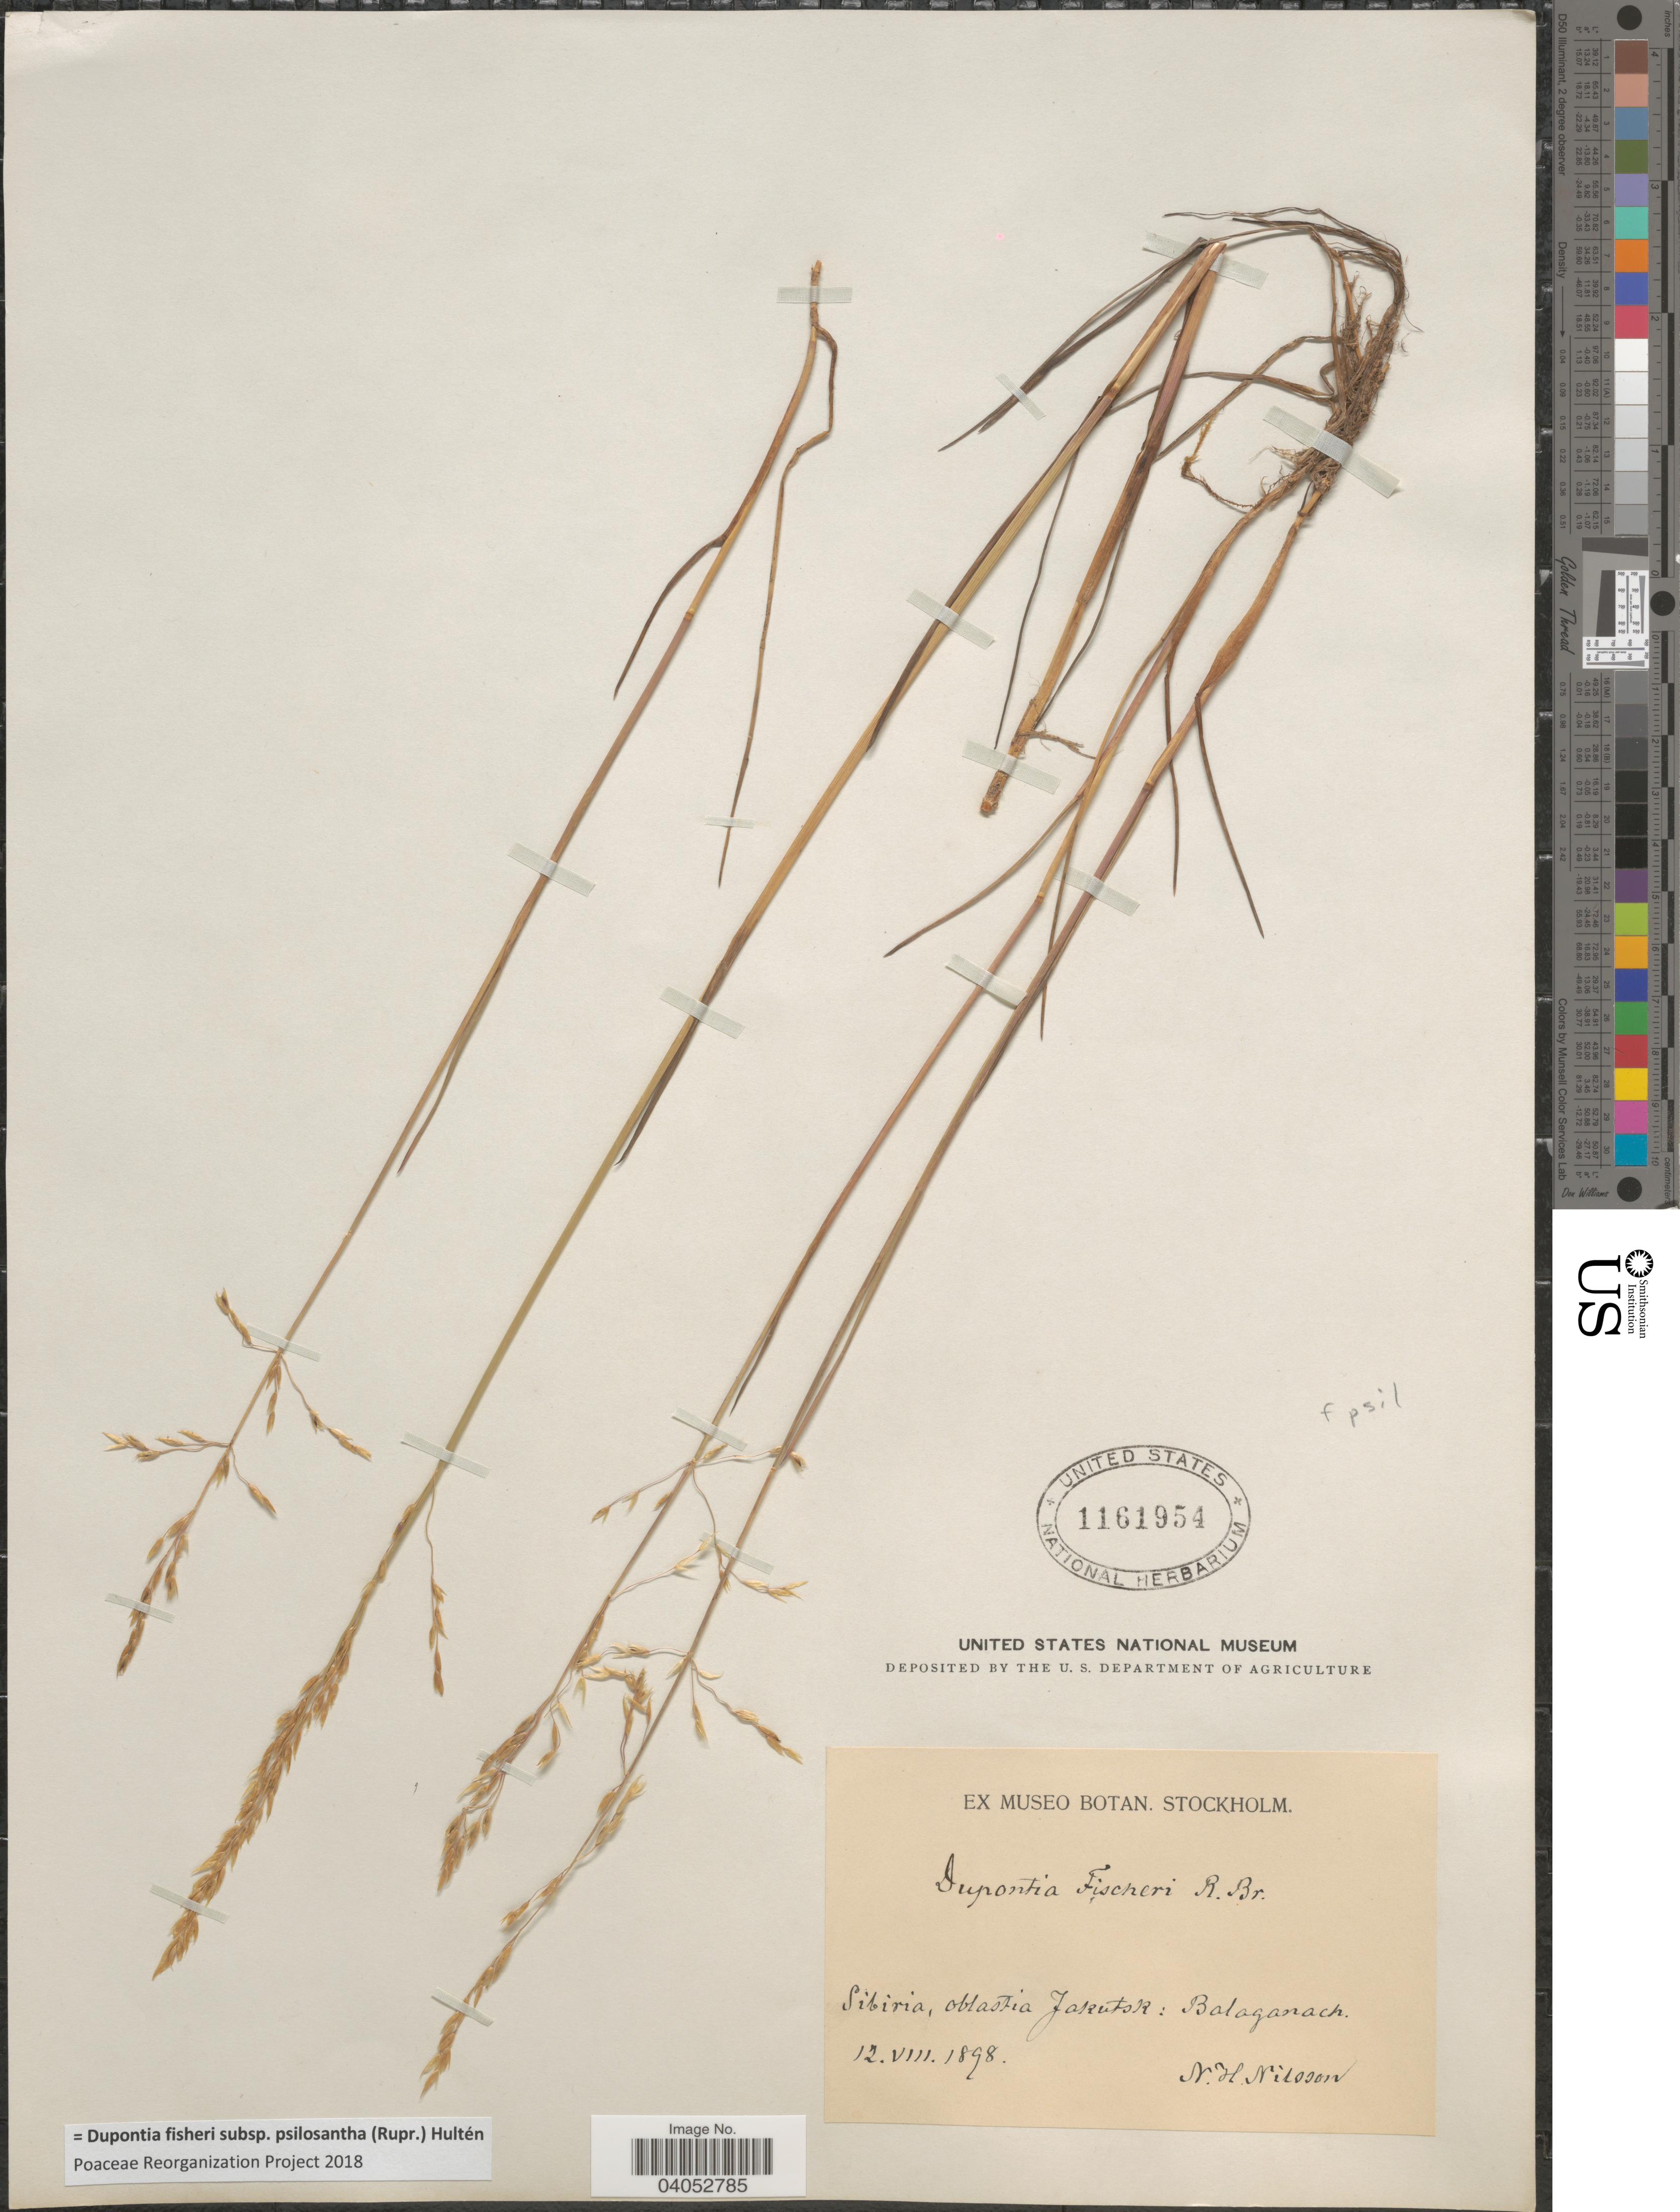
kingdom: Plantae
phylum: Tracheophyta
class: Liliopsida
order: Poales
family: Poaceae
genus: Dupontia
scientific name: Dupontia fisheri subsp. psilosantha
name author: (Rupr.) Hultén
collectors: N. H. Nilsson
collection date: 1898-08-12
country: Russian Federation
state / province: Sakha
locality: Sibiria, oblastia Jakutsk: Balaganach.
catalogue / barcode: US 1161954